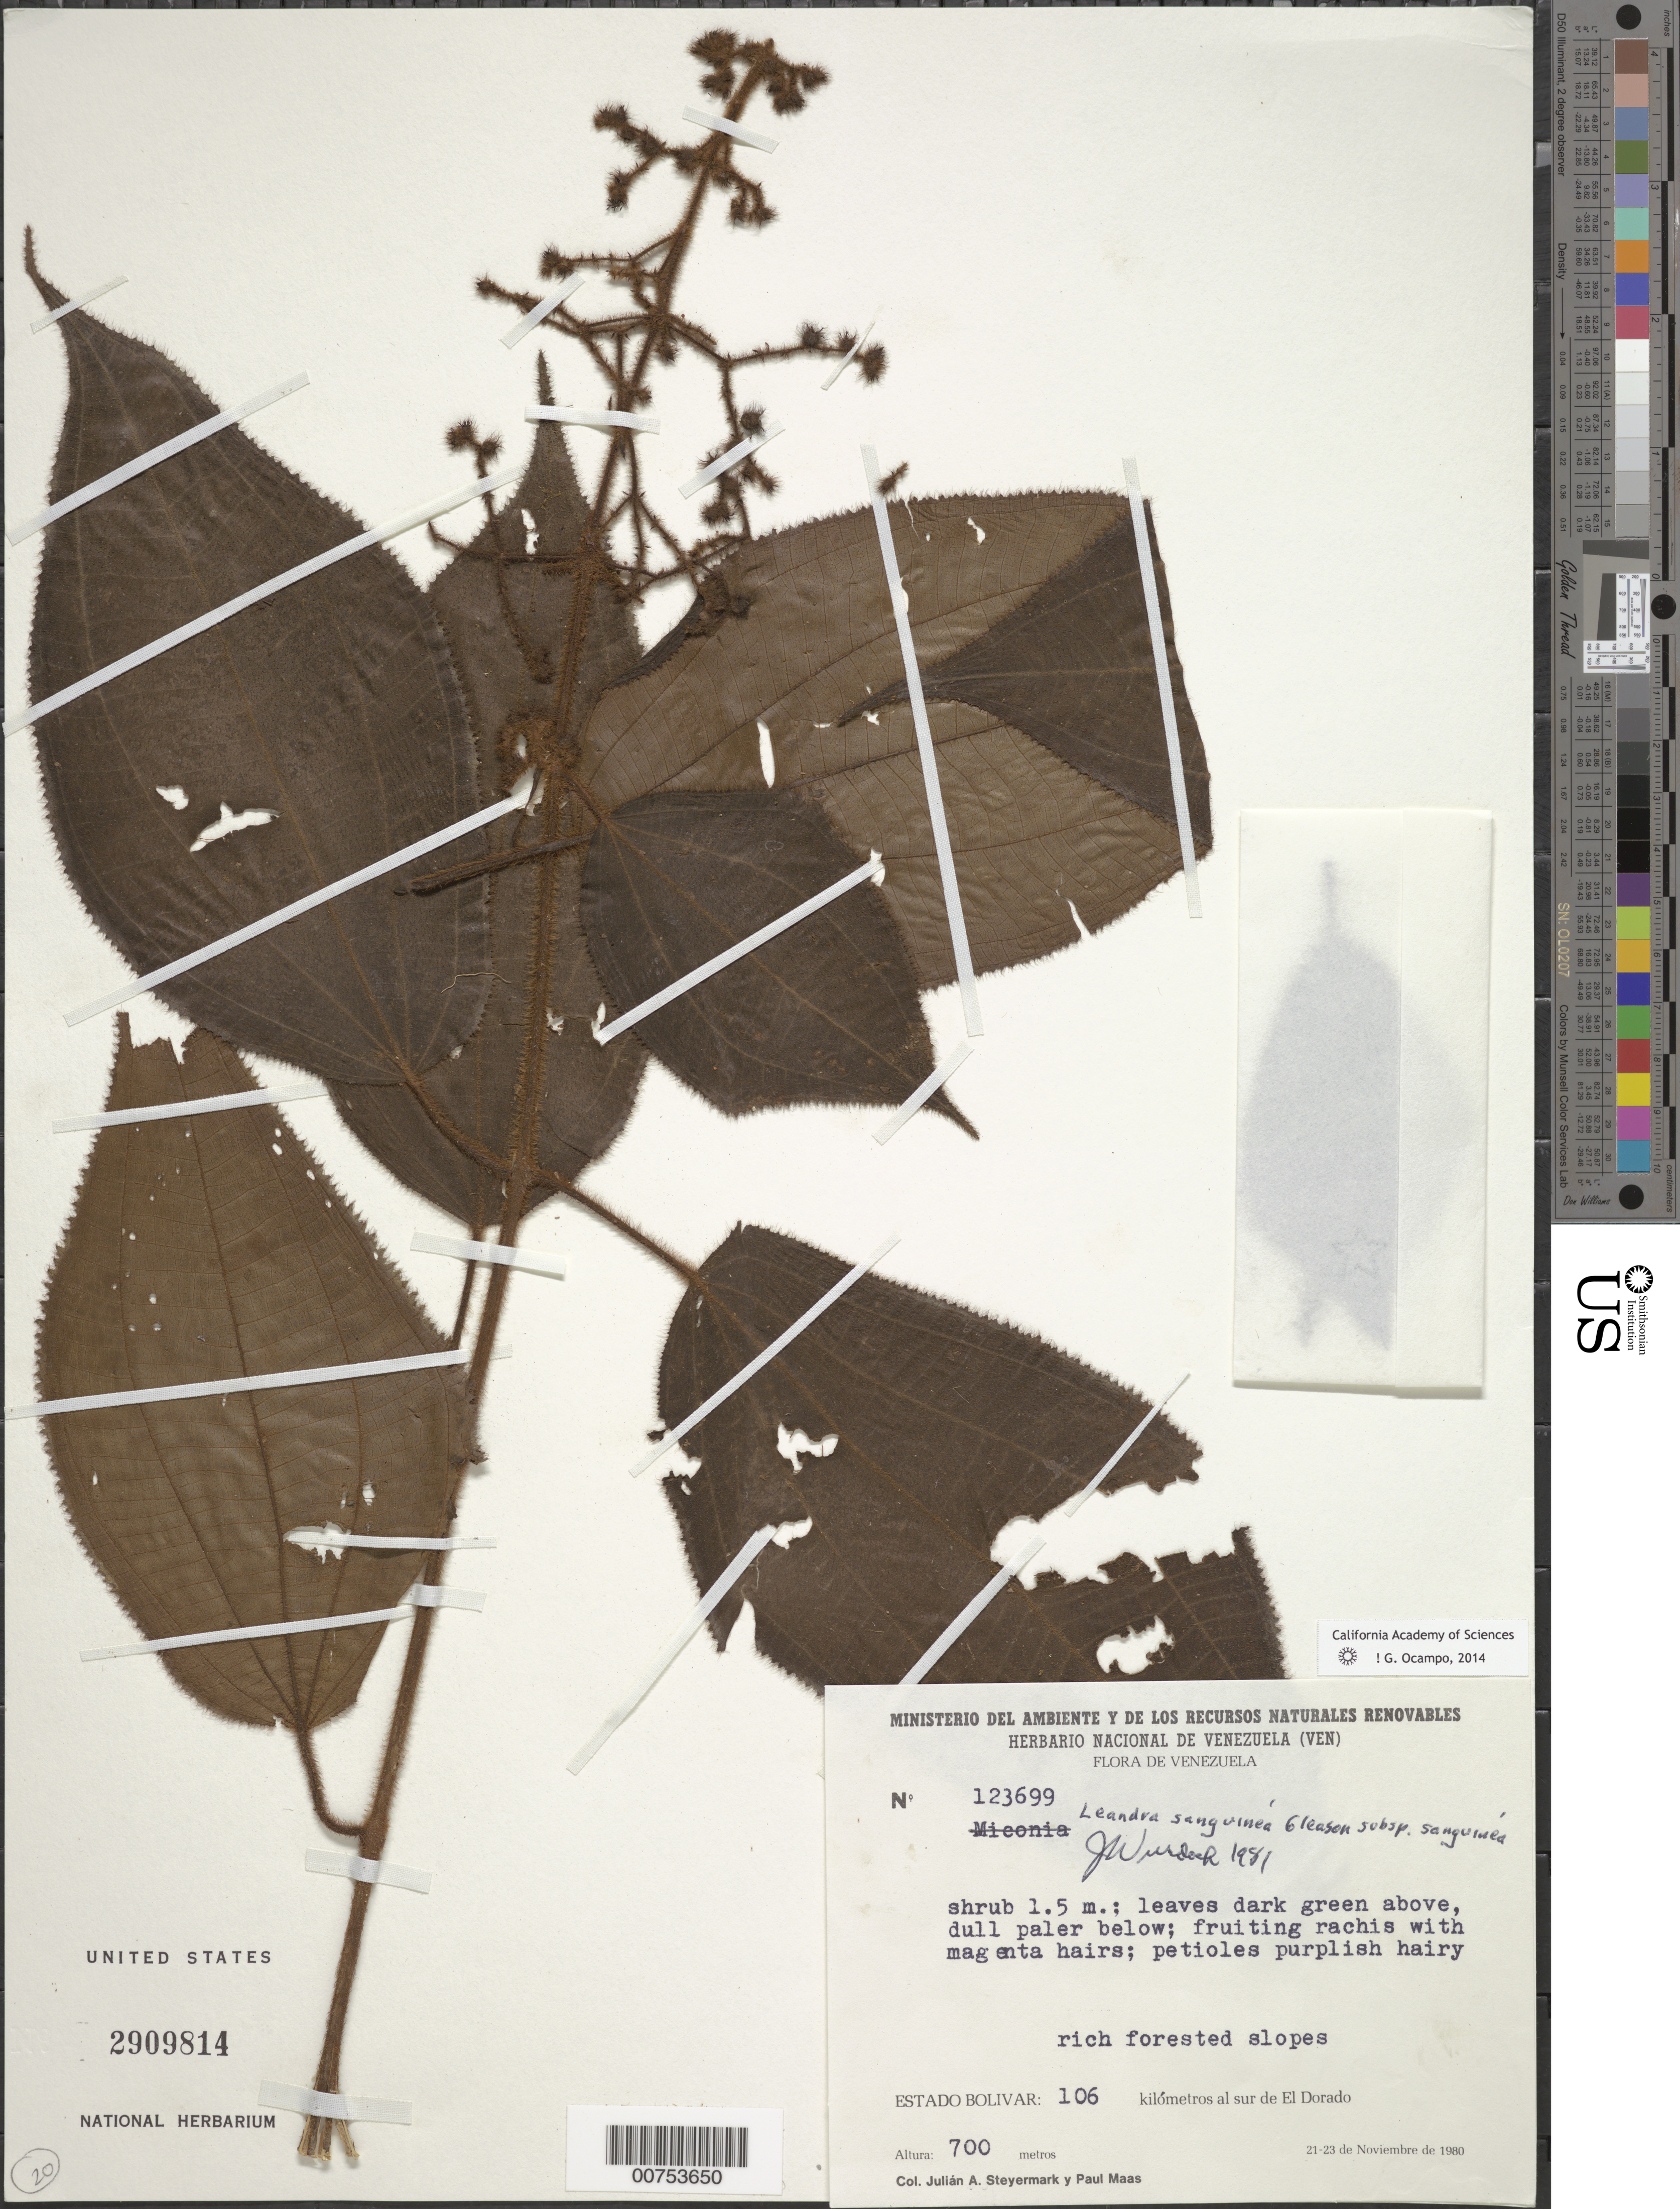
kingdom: Plantae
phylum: Tracheophyta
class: Magnoliopsida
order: Myrtales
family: Melastomataceae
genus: Leandra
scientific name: Leandra sanguinea subsp. sanguinea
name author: Gleason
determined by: Wurdack, John J., (US), US (UNITED STATES)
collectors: J. Steyermark & P. Maas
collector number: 123699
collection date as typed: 21-Nov-80 to 23-Nov-80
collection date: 1980-11-21/1980-11-23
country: Venezuela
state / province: Bolívar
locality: El Dorado, 106 km S of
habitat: Rich forested slopes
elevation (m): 700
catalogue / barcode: US 2909814